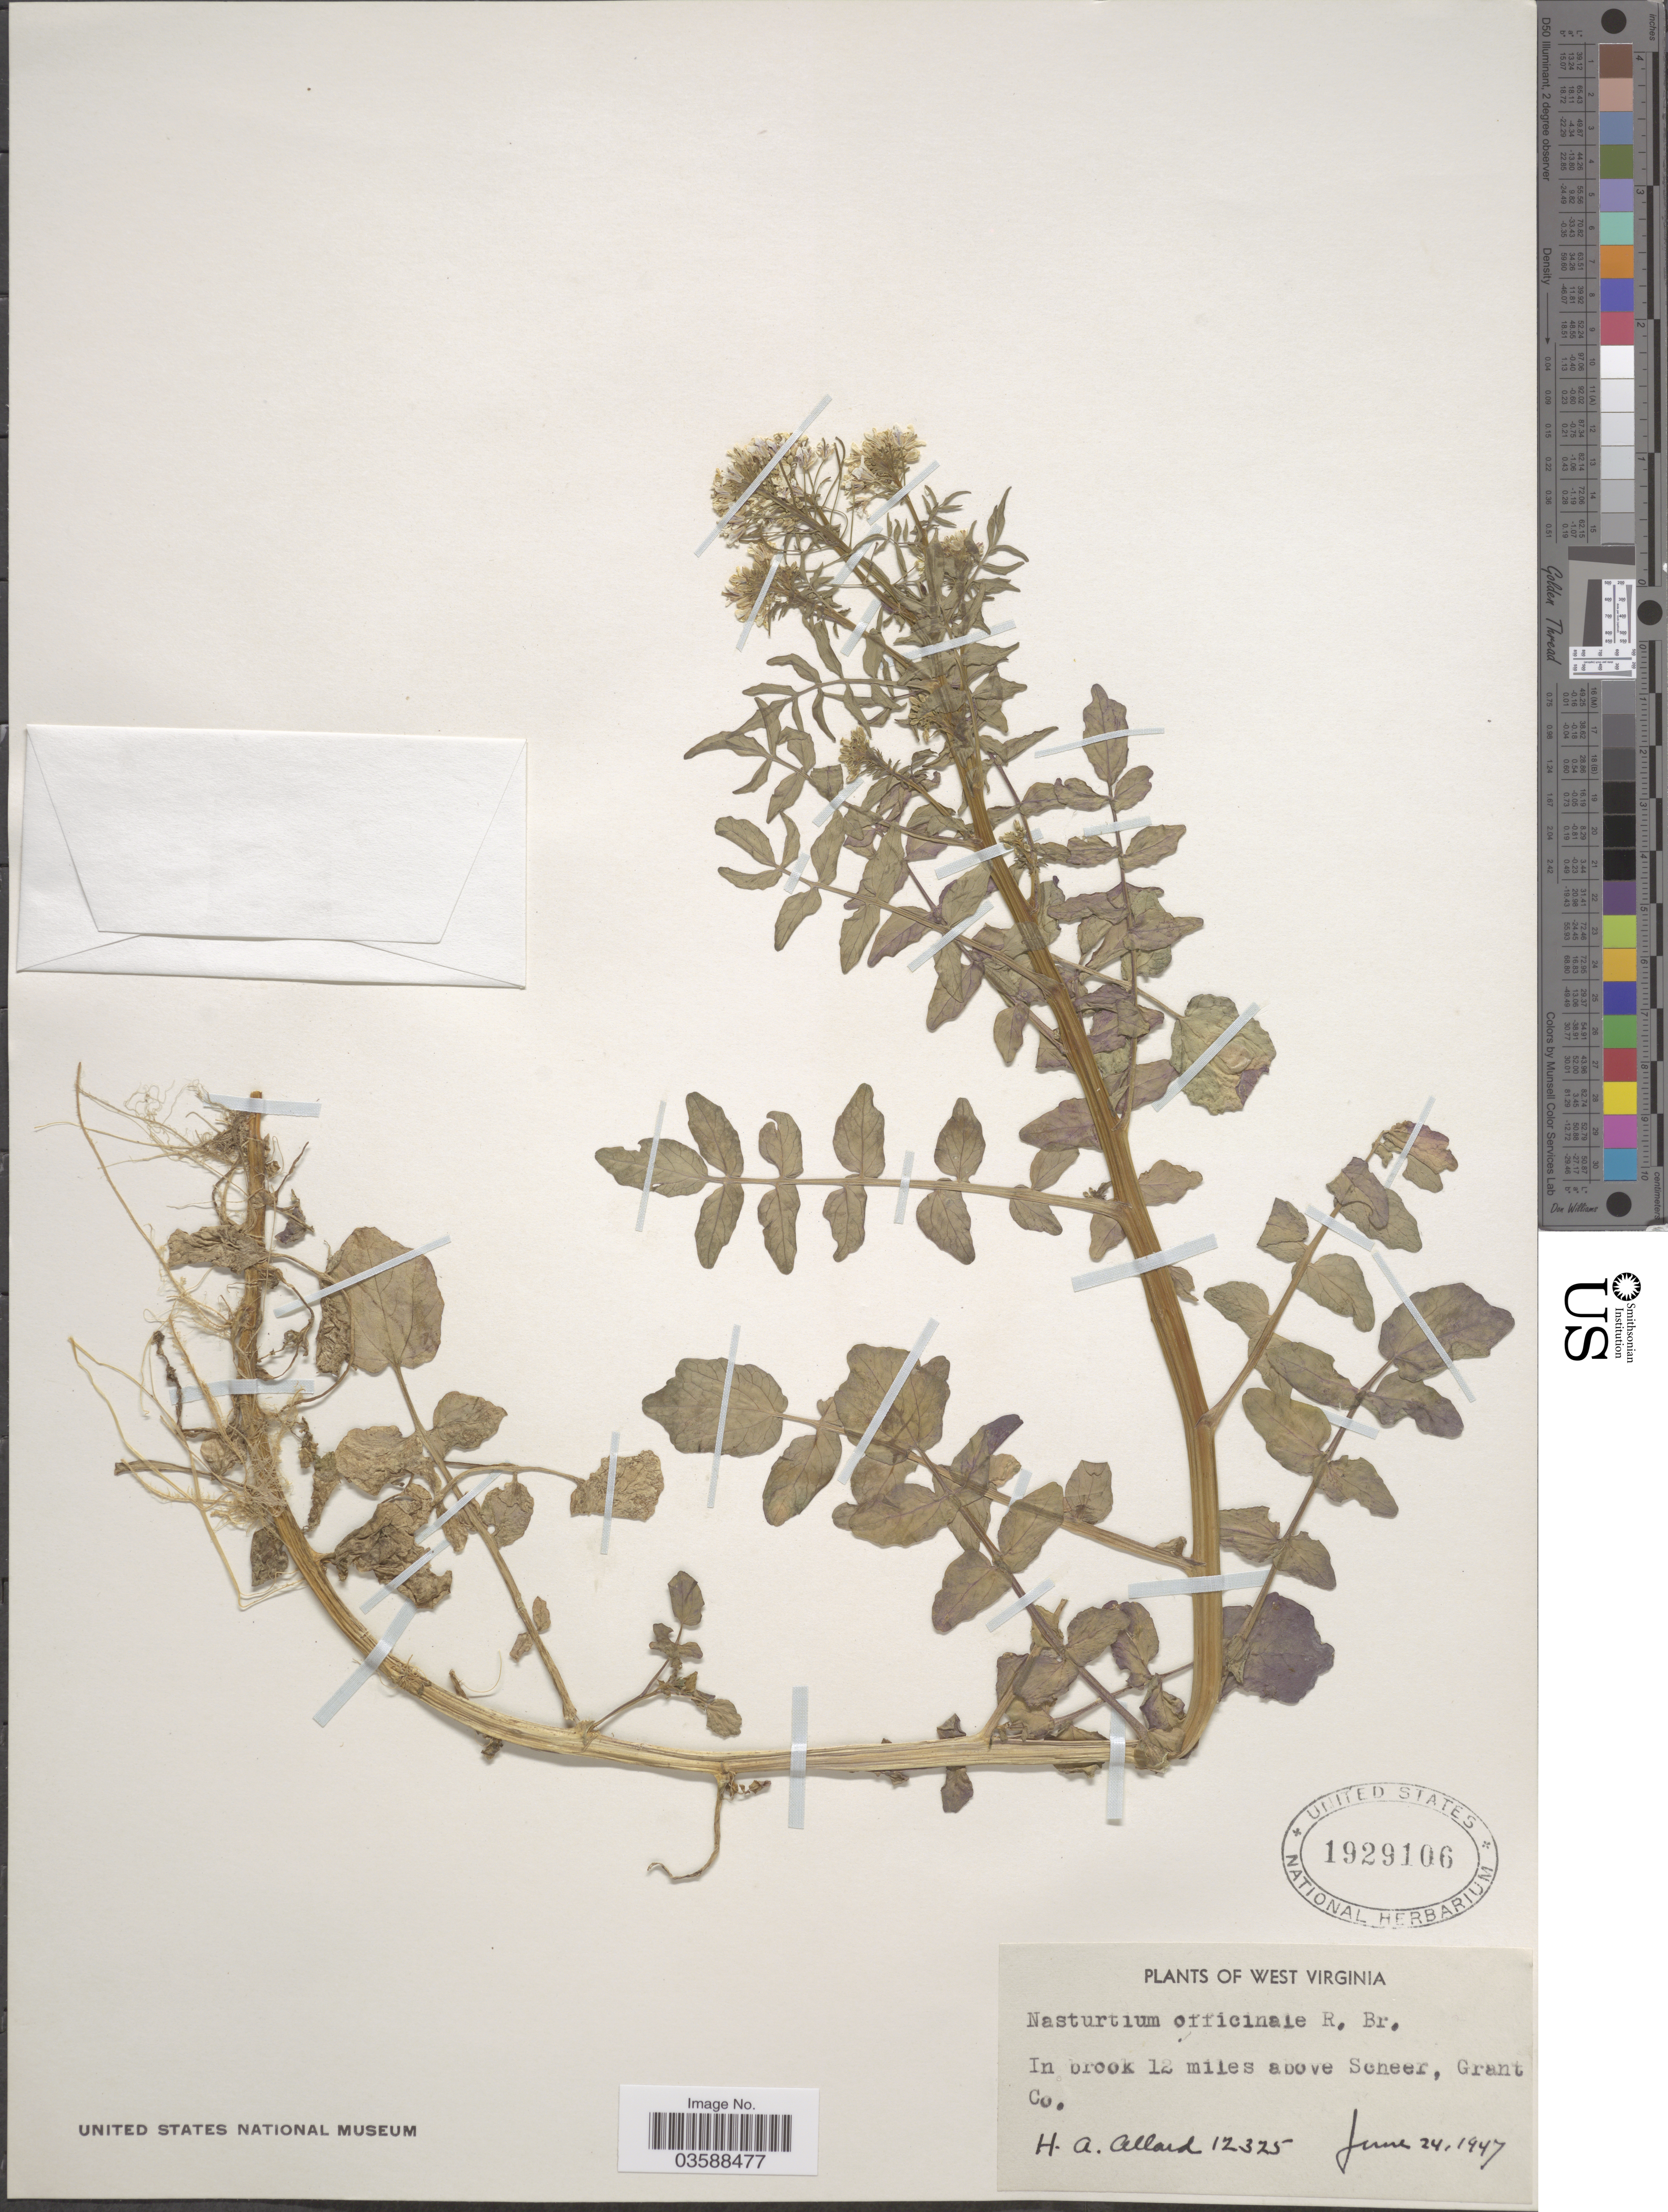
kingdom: Plantae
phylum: Tracheophyta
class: Magnoliopsida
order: Brassicales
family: Brassicaceae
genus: Nasturtium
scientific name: Nasturtium officinale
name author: R. Br.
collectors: H. A. Allard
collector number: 12325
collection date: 1947-06-24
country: United States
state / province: West Virginia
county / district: Grant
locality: In brook 12 miles above Scheer, Grant Co.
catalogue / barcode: US 1929106